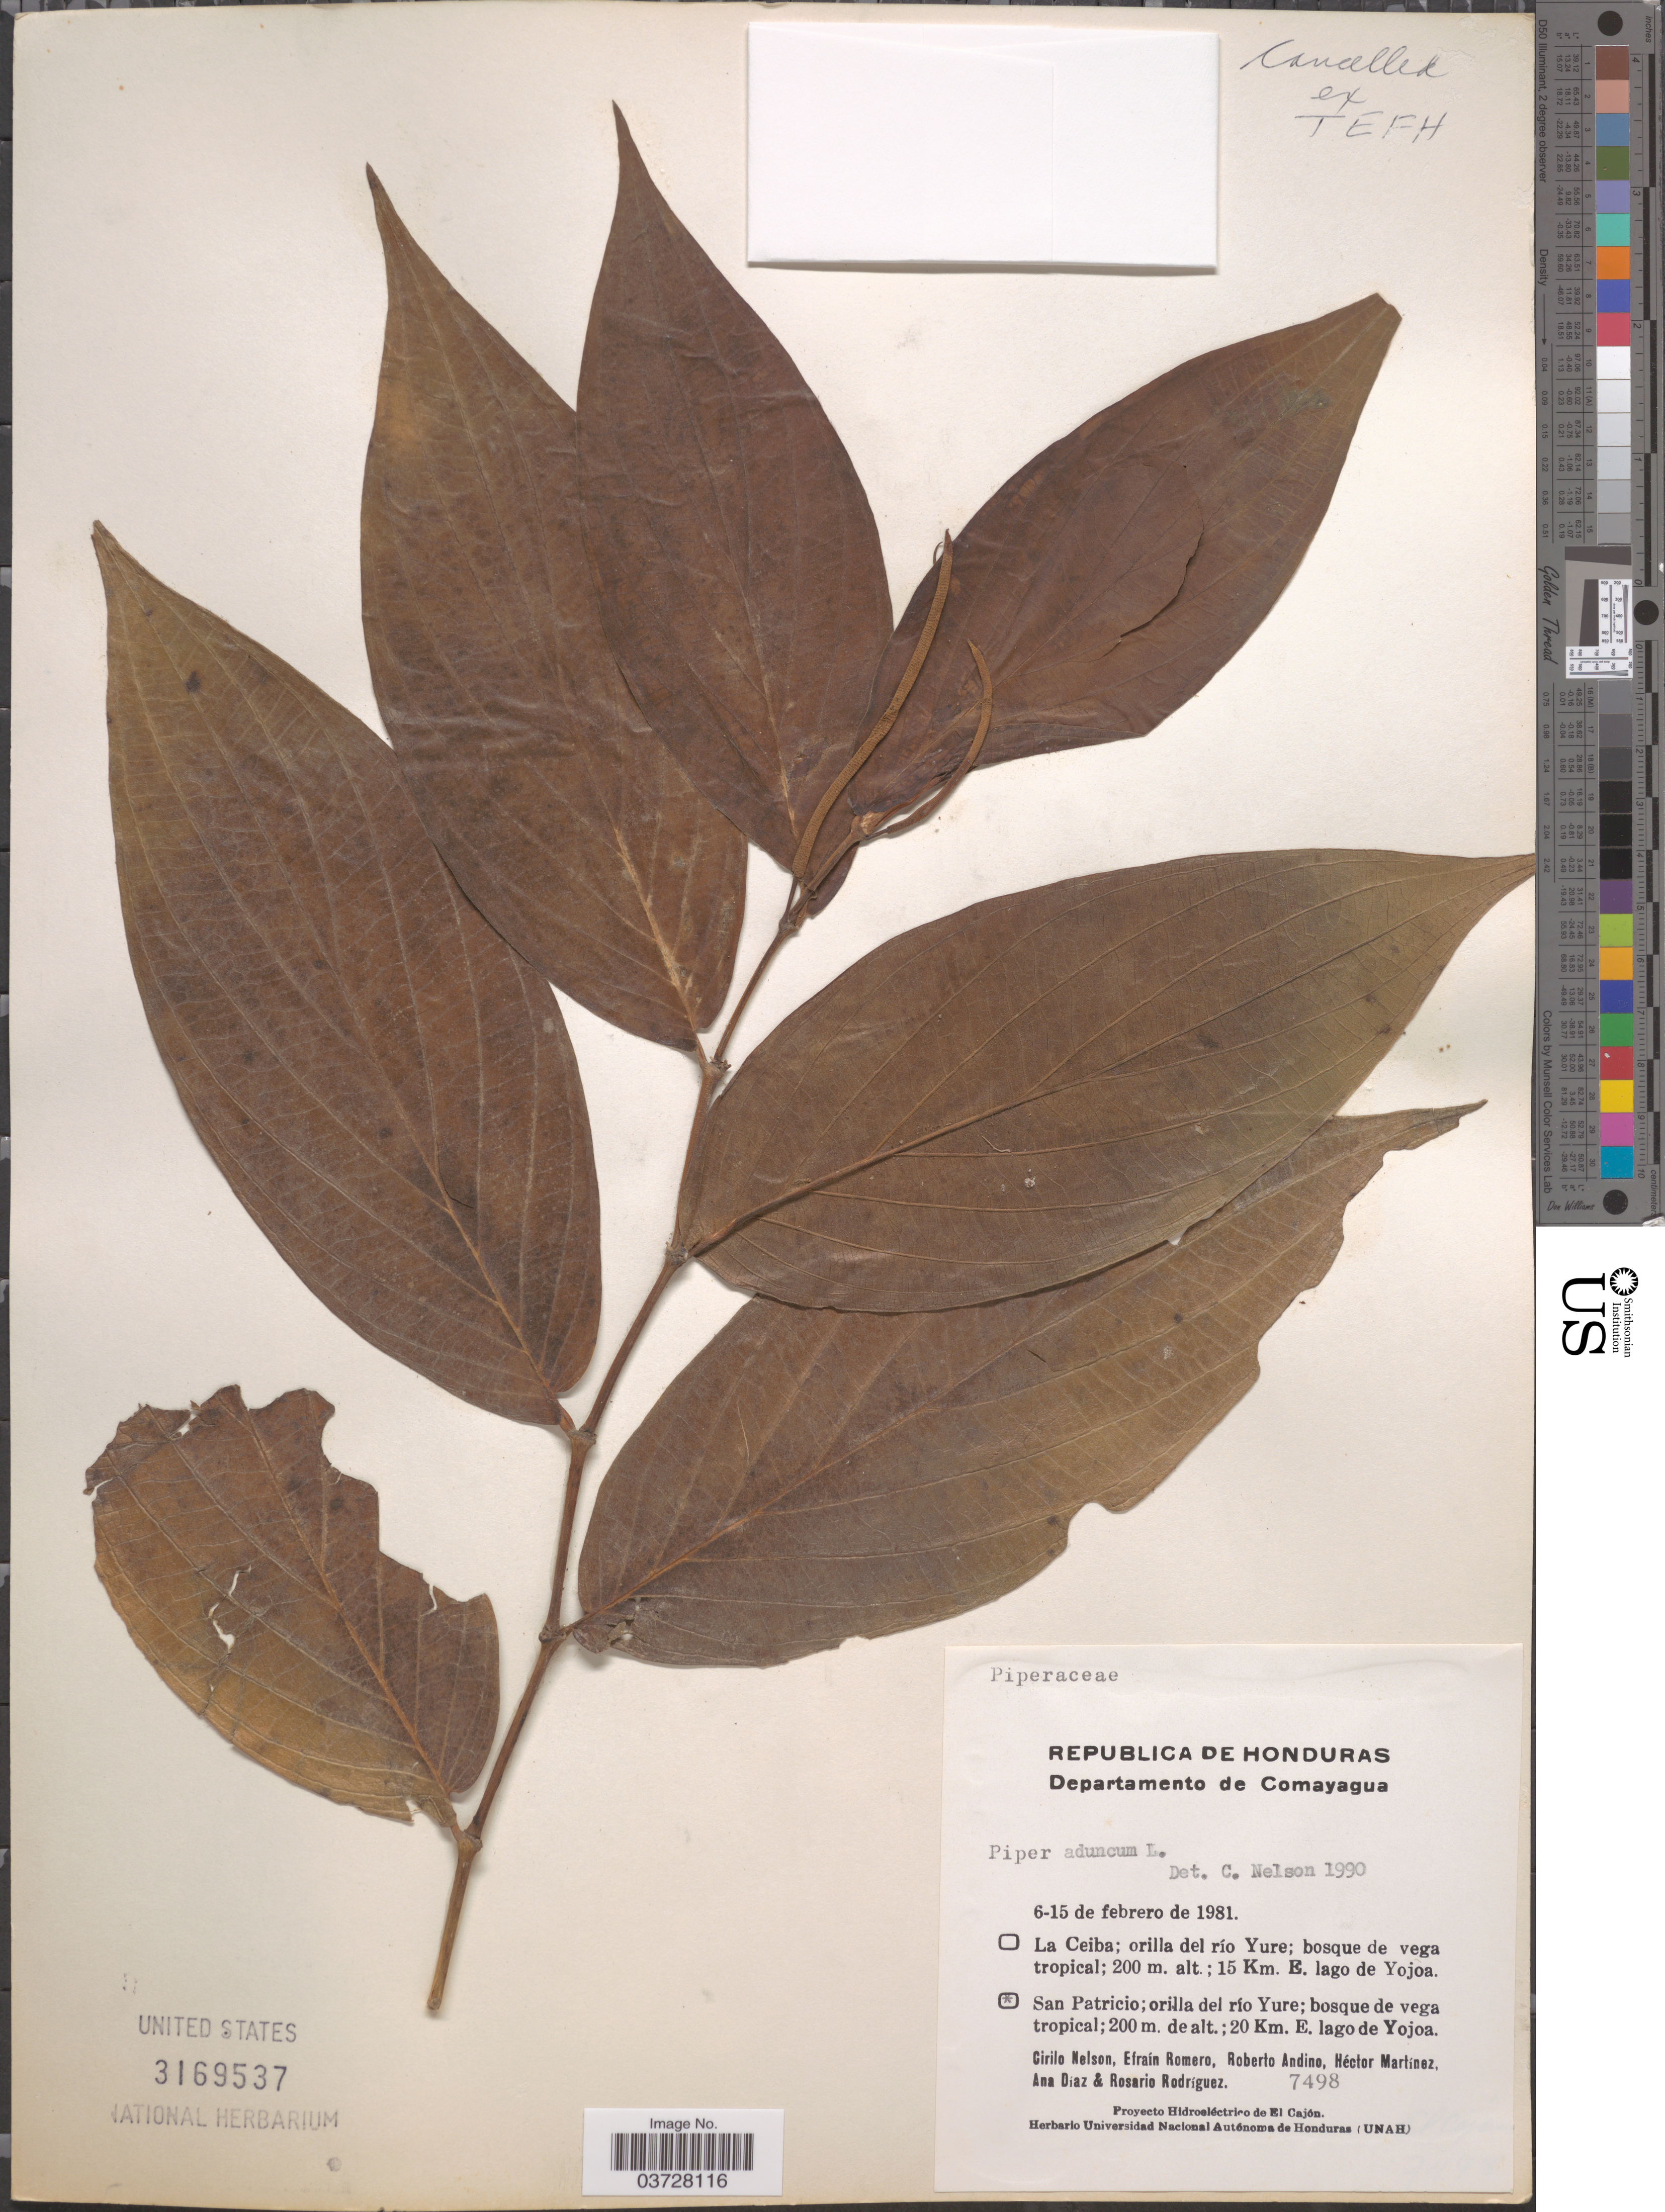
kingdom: Plantae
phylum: Tracheophyta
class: Magnoliopsida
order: Piperales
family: Piperaceae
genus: Piper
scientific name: Piper aduncum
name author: L.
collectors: C. Nelson, E. Romero, R. Andino, H. Martínez & et al.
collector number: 7498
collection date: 1981-02-06/1981-02-15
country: Honduras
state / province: Comayagua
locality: Departamento de Comayagua. San Patricio; orilla del río Yure; bosque de vega tropical; 20 Km. E. lago de Yojoa.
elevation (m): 200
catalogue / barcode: US 3169537